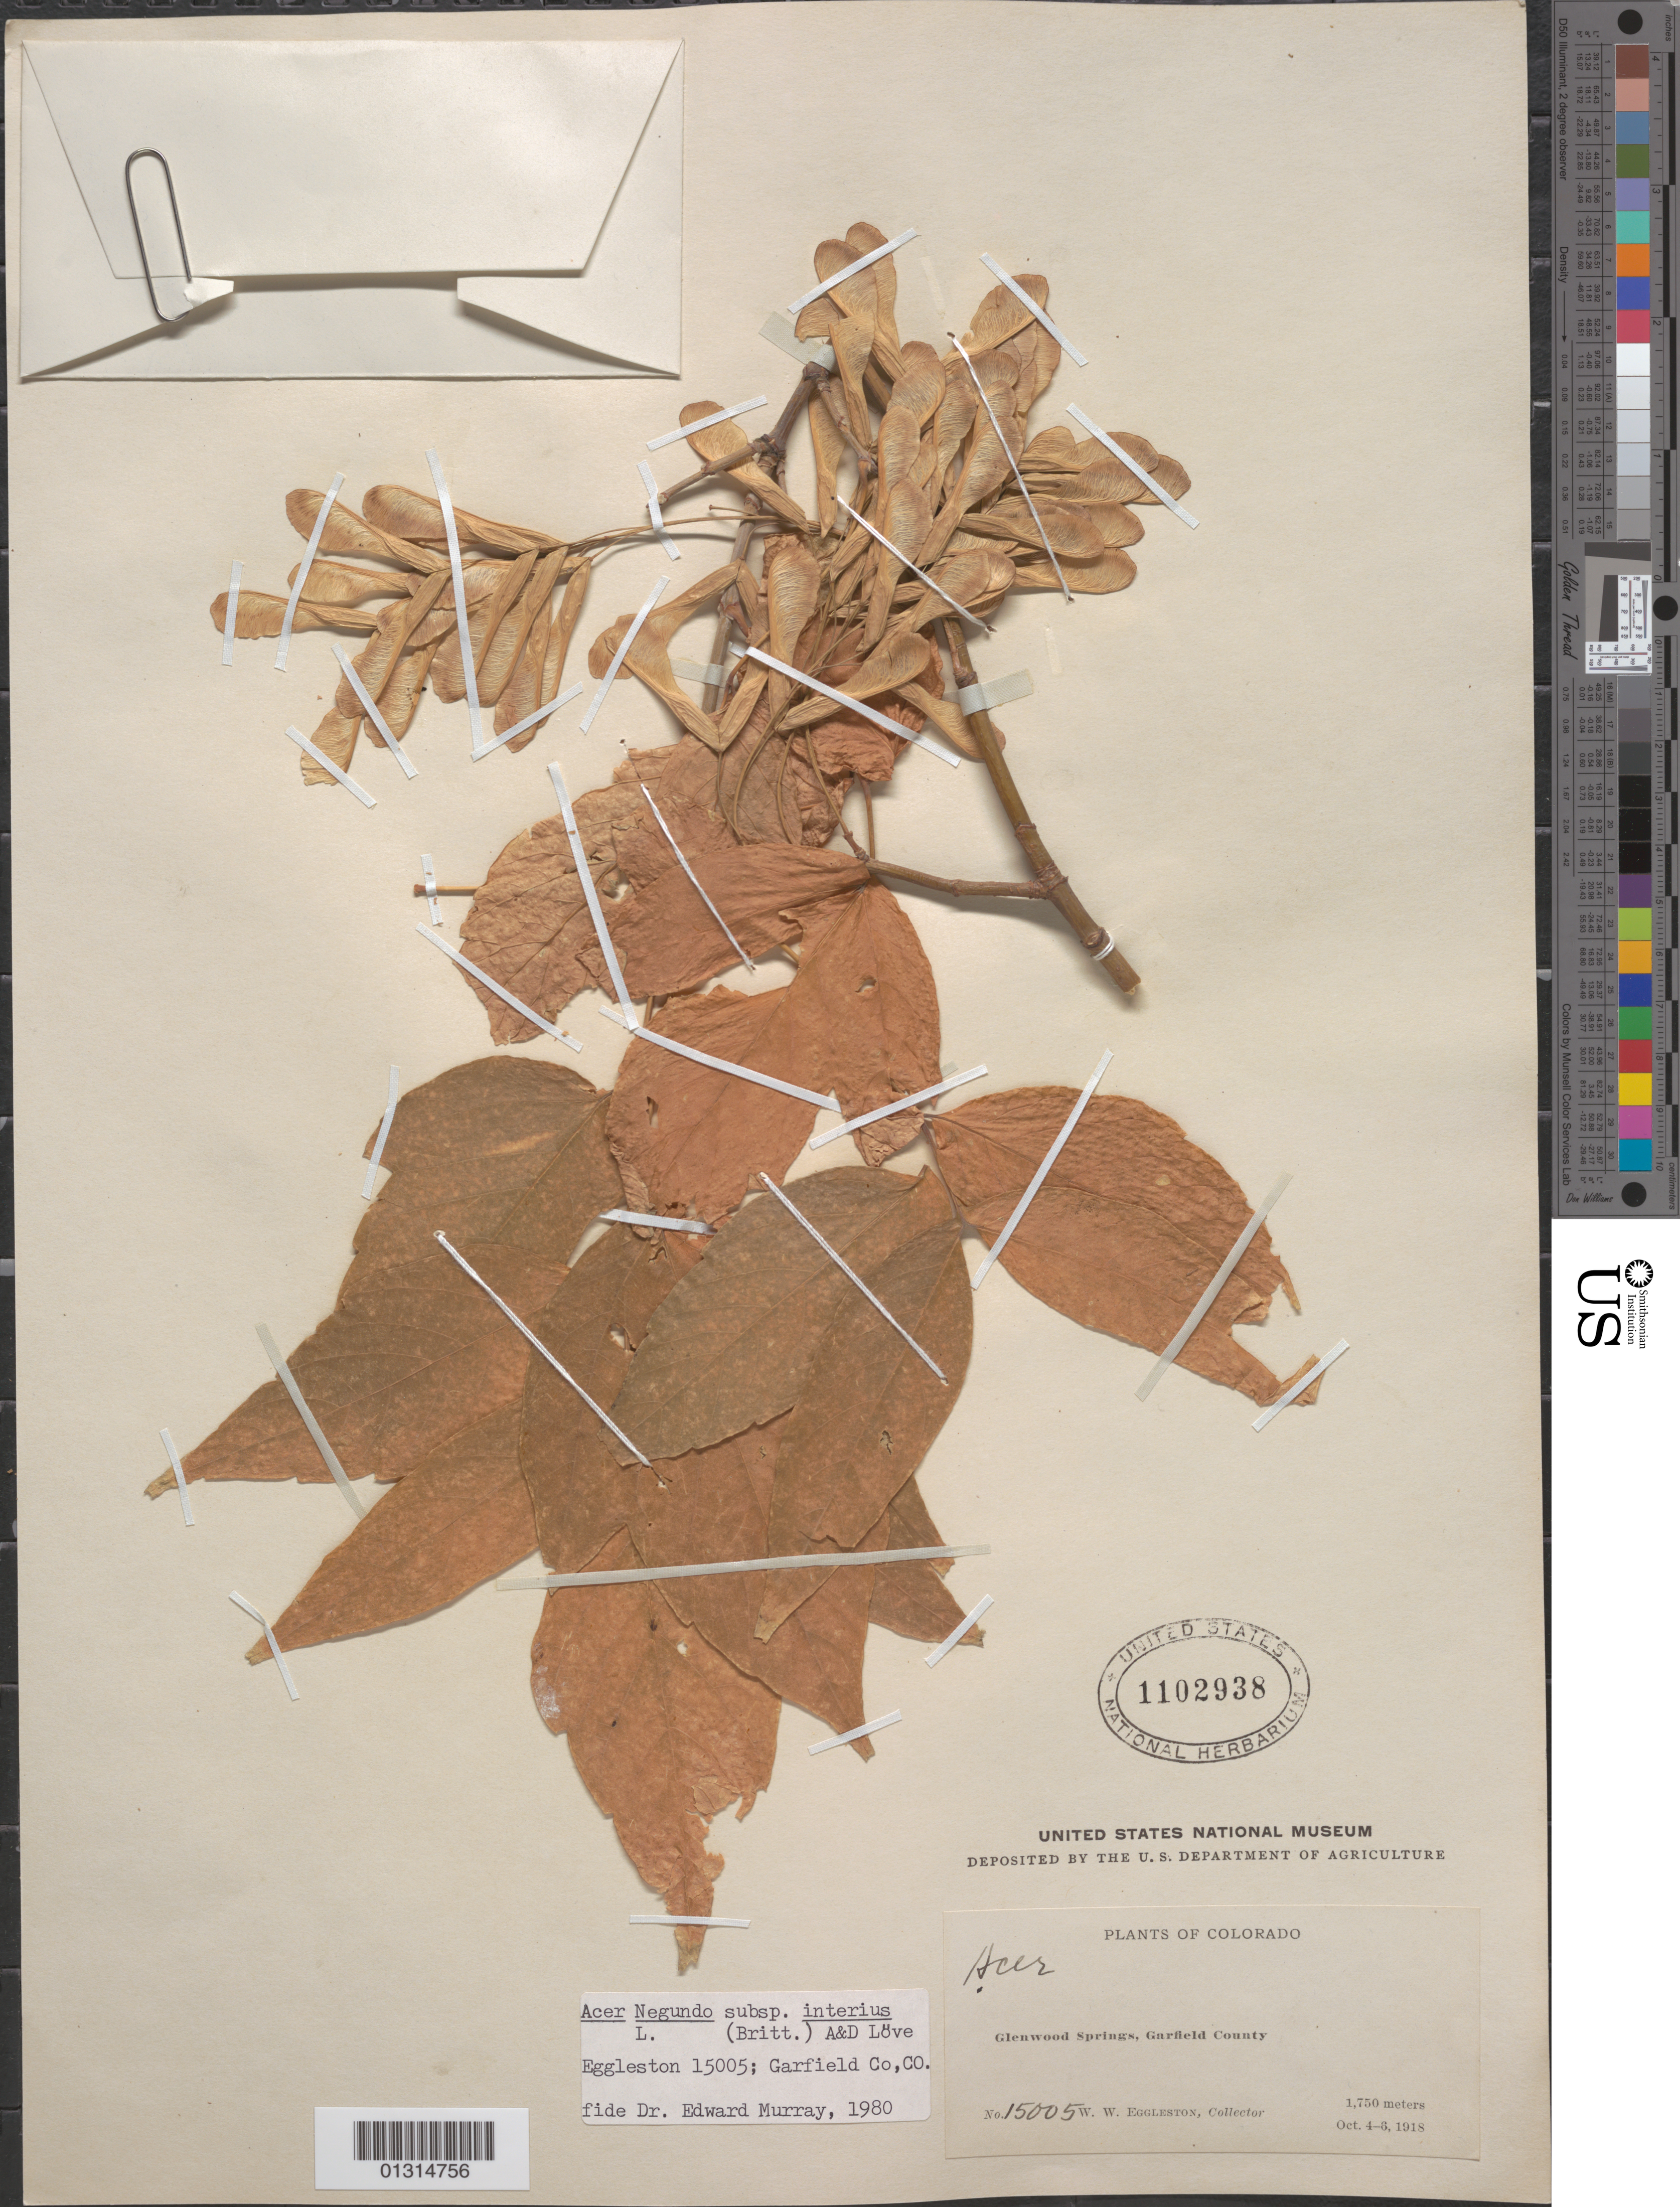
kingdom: Plantae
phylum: Tracheophyta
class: Magnoliopsida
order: Sapindales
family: Sapindaceae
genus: Acer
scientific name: Acer negundo subsp. interius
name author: (Britton) Á. Löve & D. Löve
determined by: Murray, Edward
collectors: W. W. Eggleston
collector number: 15005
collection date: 1918-10-04/1918-10-06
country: United States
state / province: Colorado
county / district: Garfield County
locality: Garfield County, Glenwood Springs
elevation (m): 1750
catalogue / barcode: US 1102938